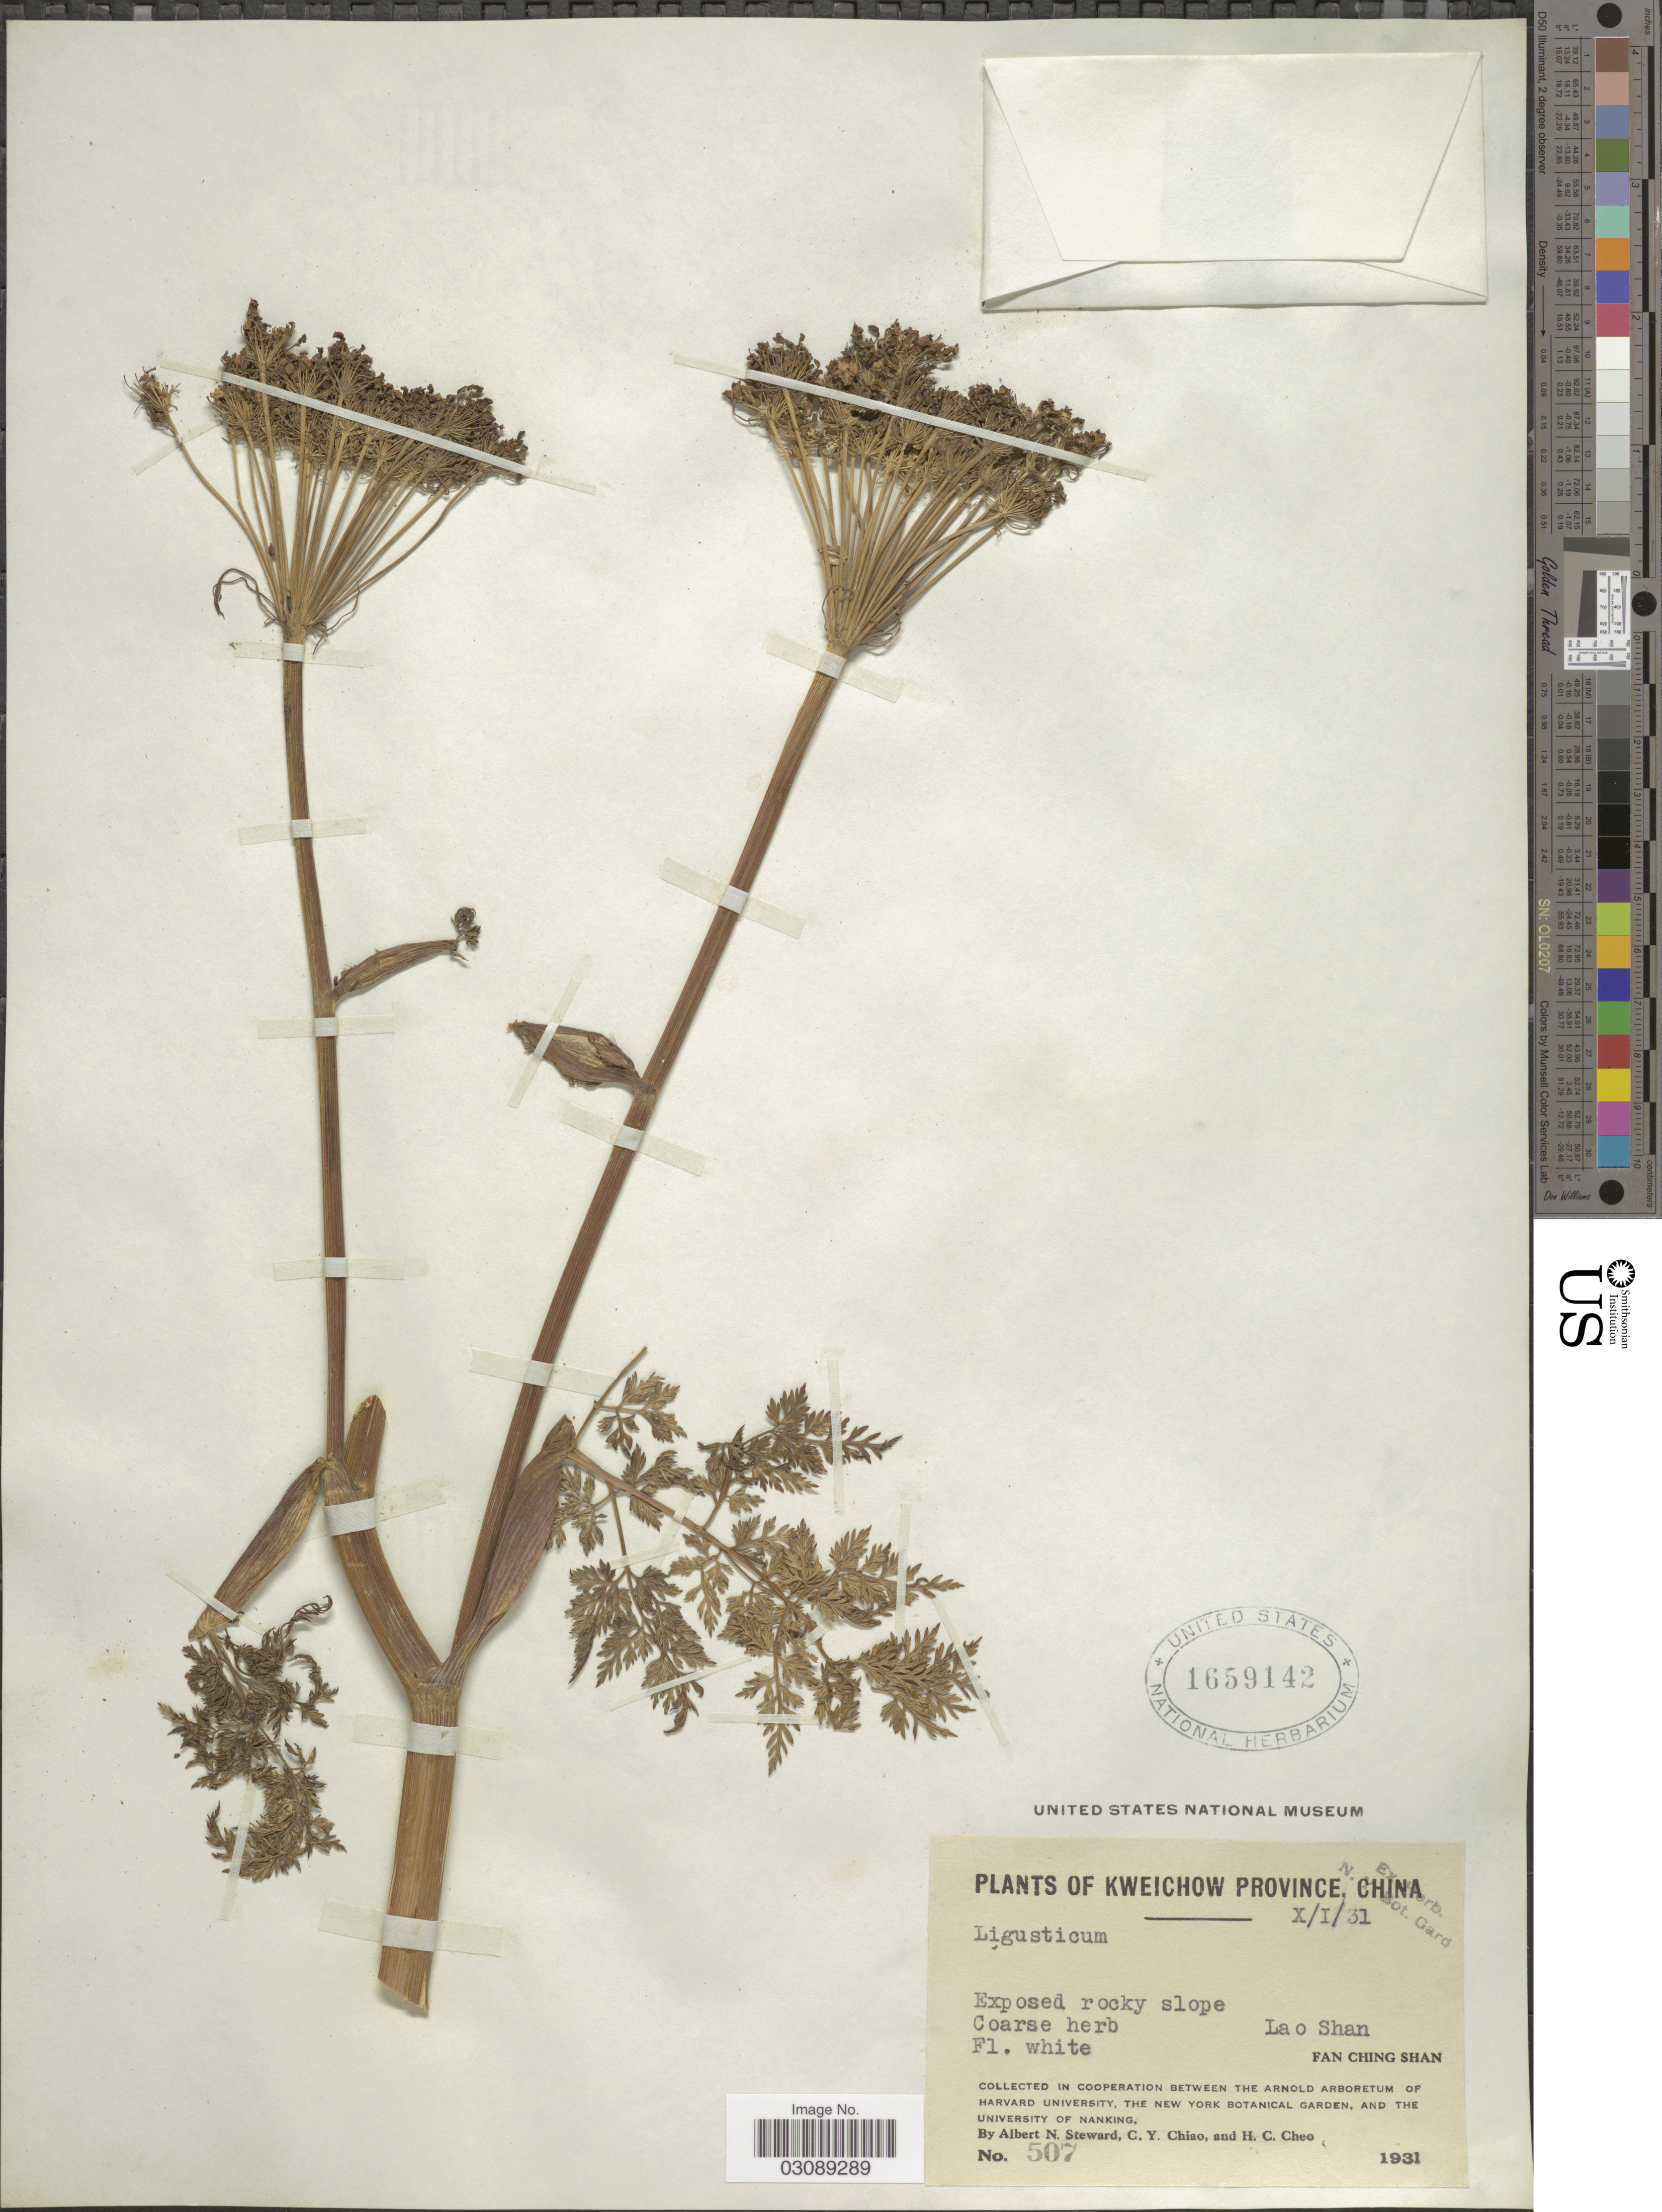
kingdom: Plantae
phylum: Tracheophyta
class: Magnoliopsida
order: Apiales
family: Apiaceae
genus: Ligusticum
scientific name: Ligusticum sp.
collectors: A. N. Steward, C. Y. Chiao & H. Cheo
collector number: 507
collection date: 1931-10-01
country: China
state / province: Guizhou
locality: Kweichow Province. Lao Shan. Fan Ching Shan.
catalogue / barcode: US 1659142